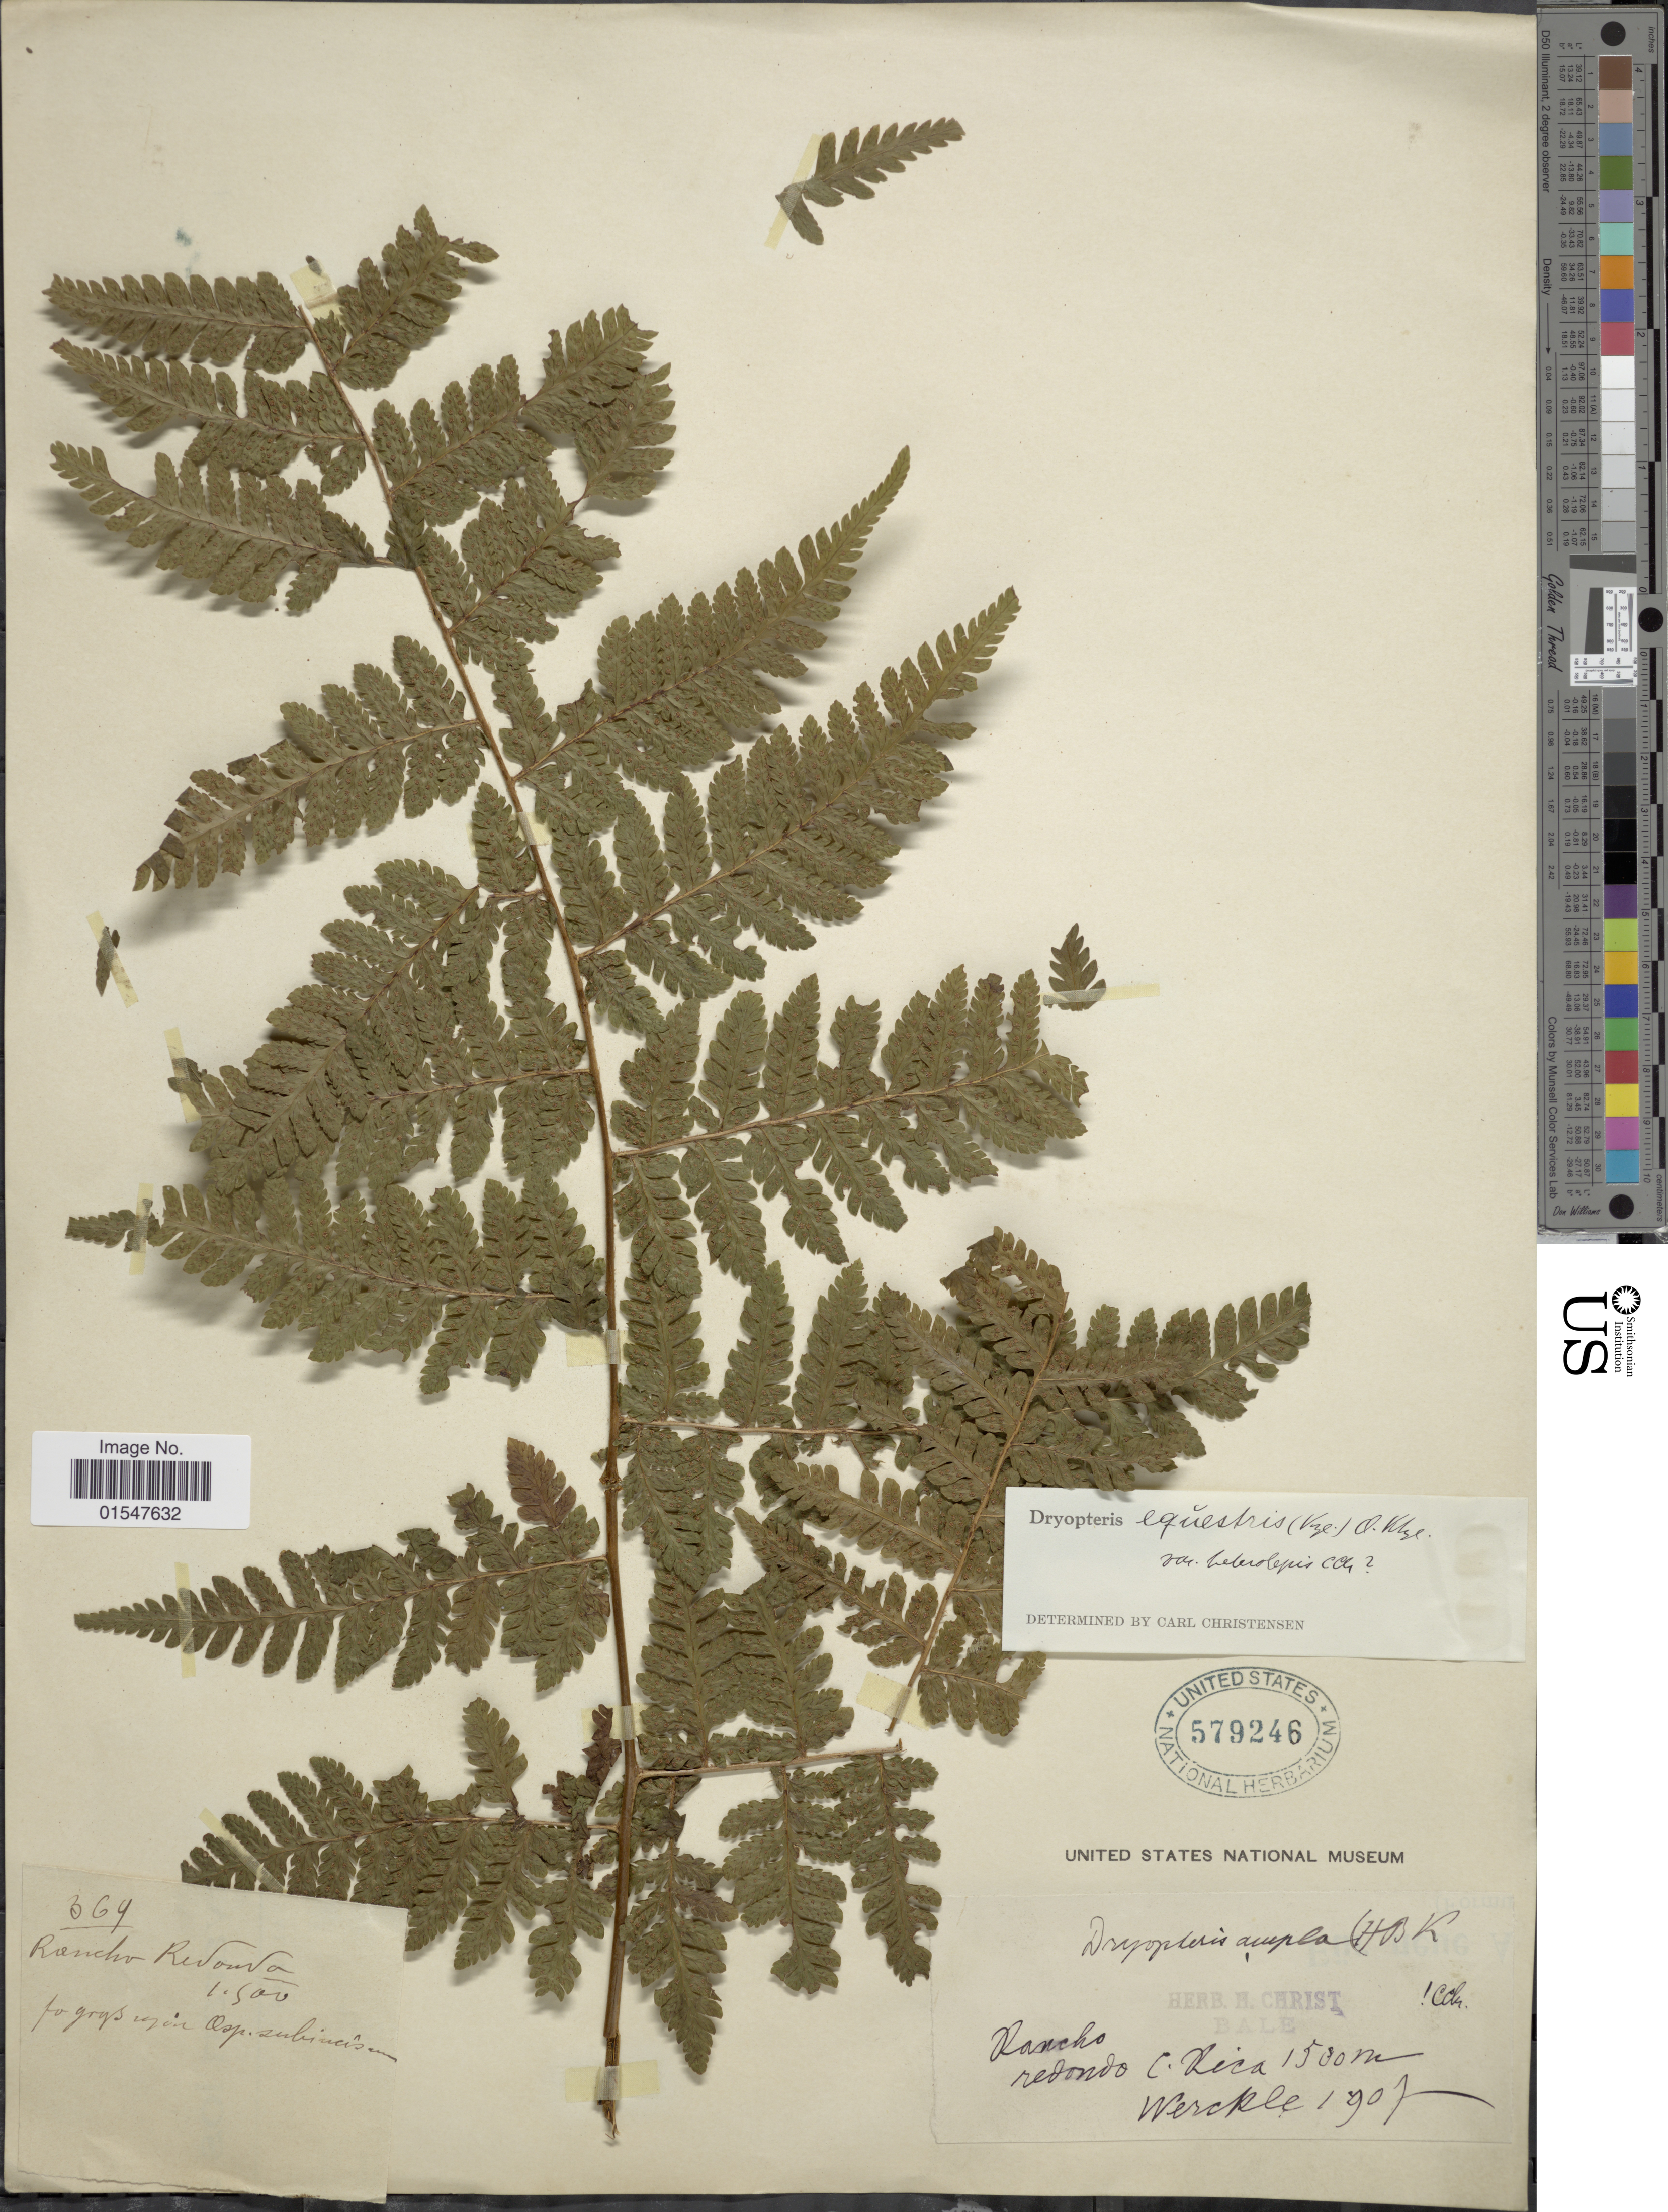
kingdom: Plantae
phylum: Tracheophyta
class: Polypodiopsida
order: Polypodiales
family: Dryopteridaceae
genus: Ctenitis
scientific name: Ctenitis equestris var. equestris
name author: (Kunze) Ching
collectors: Wercklé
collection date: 1907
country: Costa Rica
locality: Rancho, redondo C. Rica.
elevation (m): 1500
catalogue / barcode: US 579246